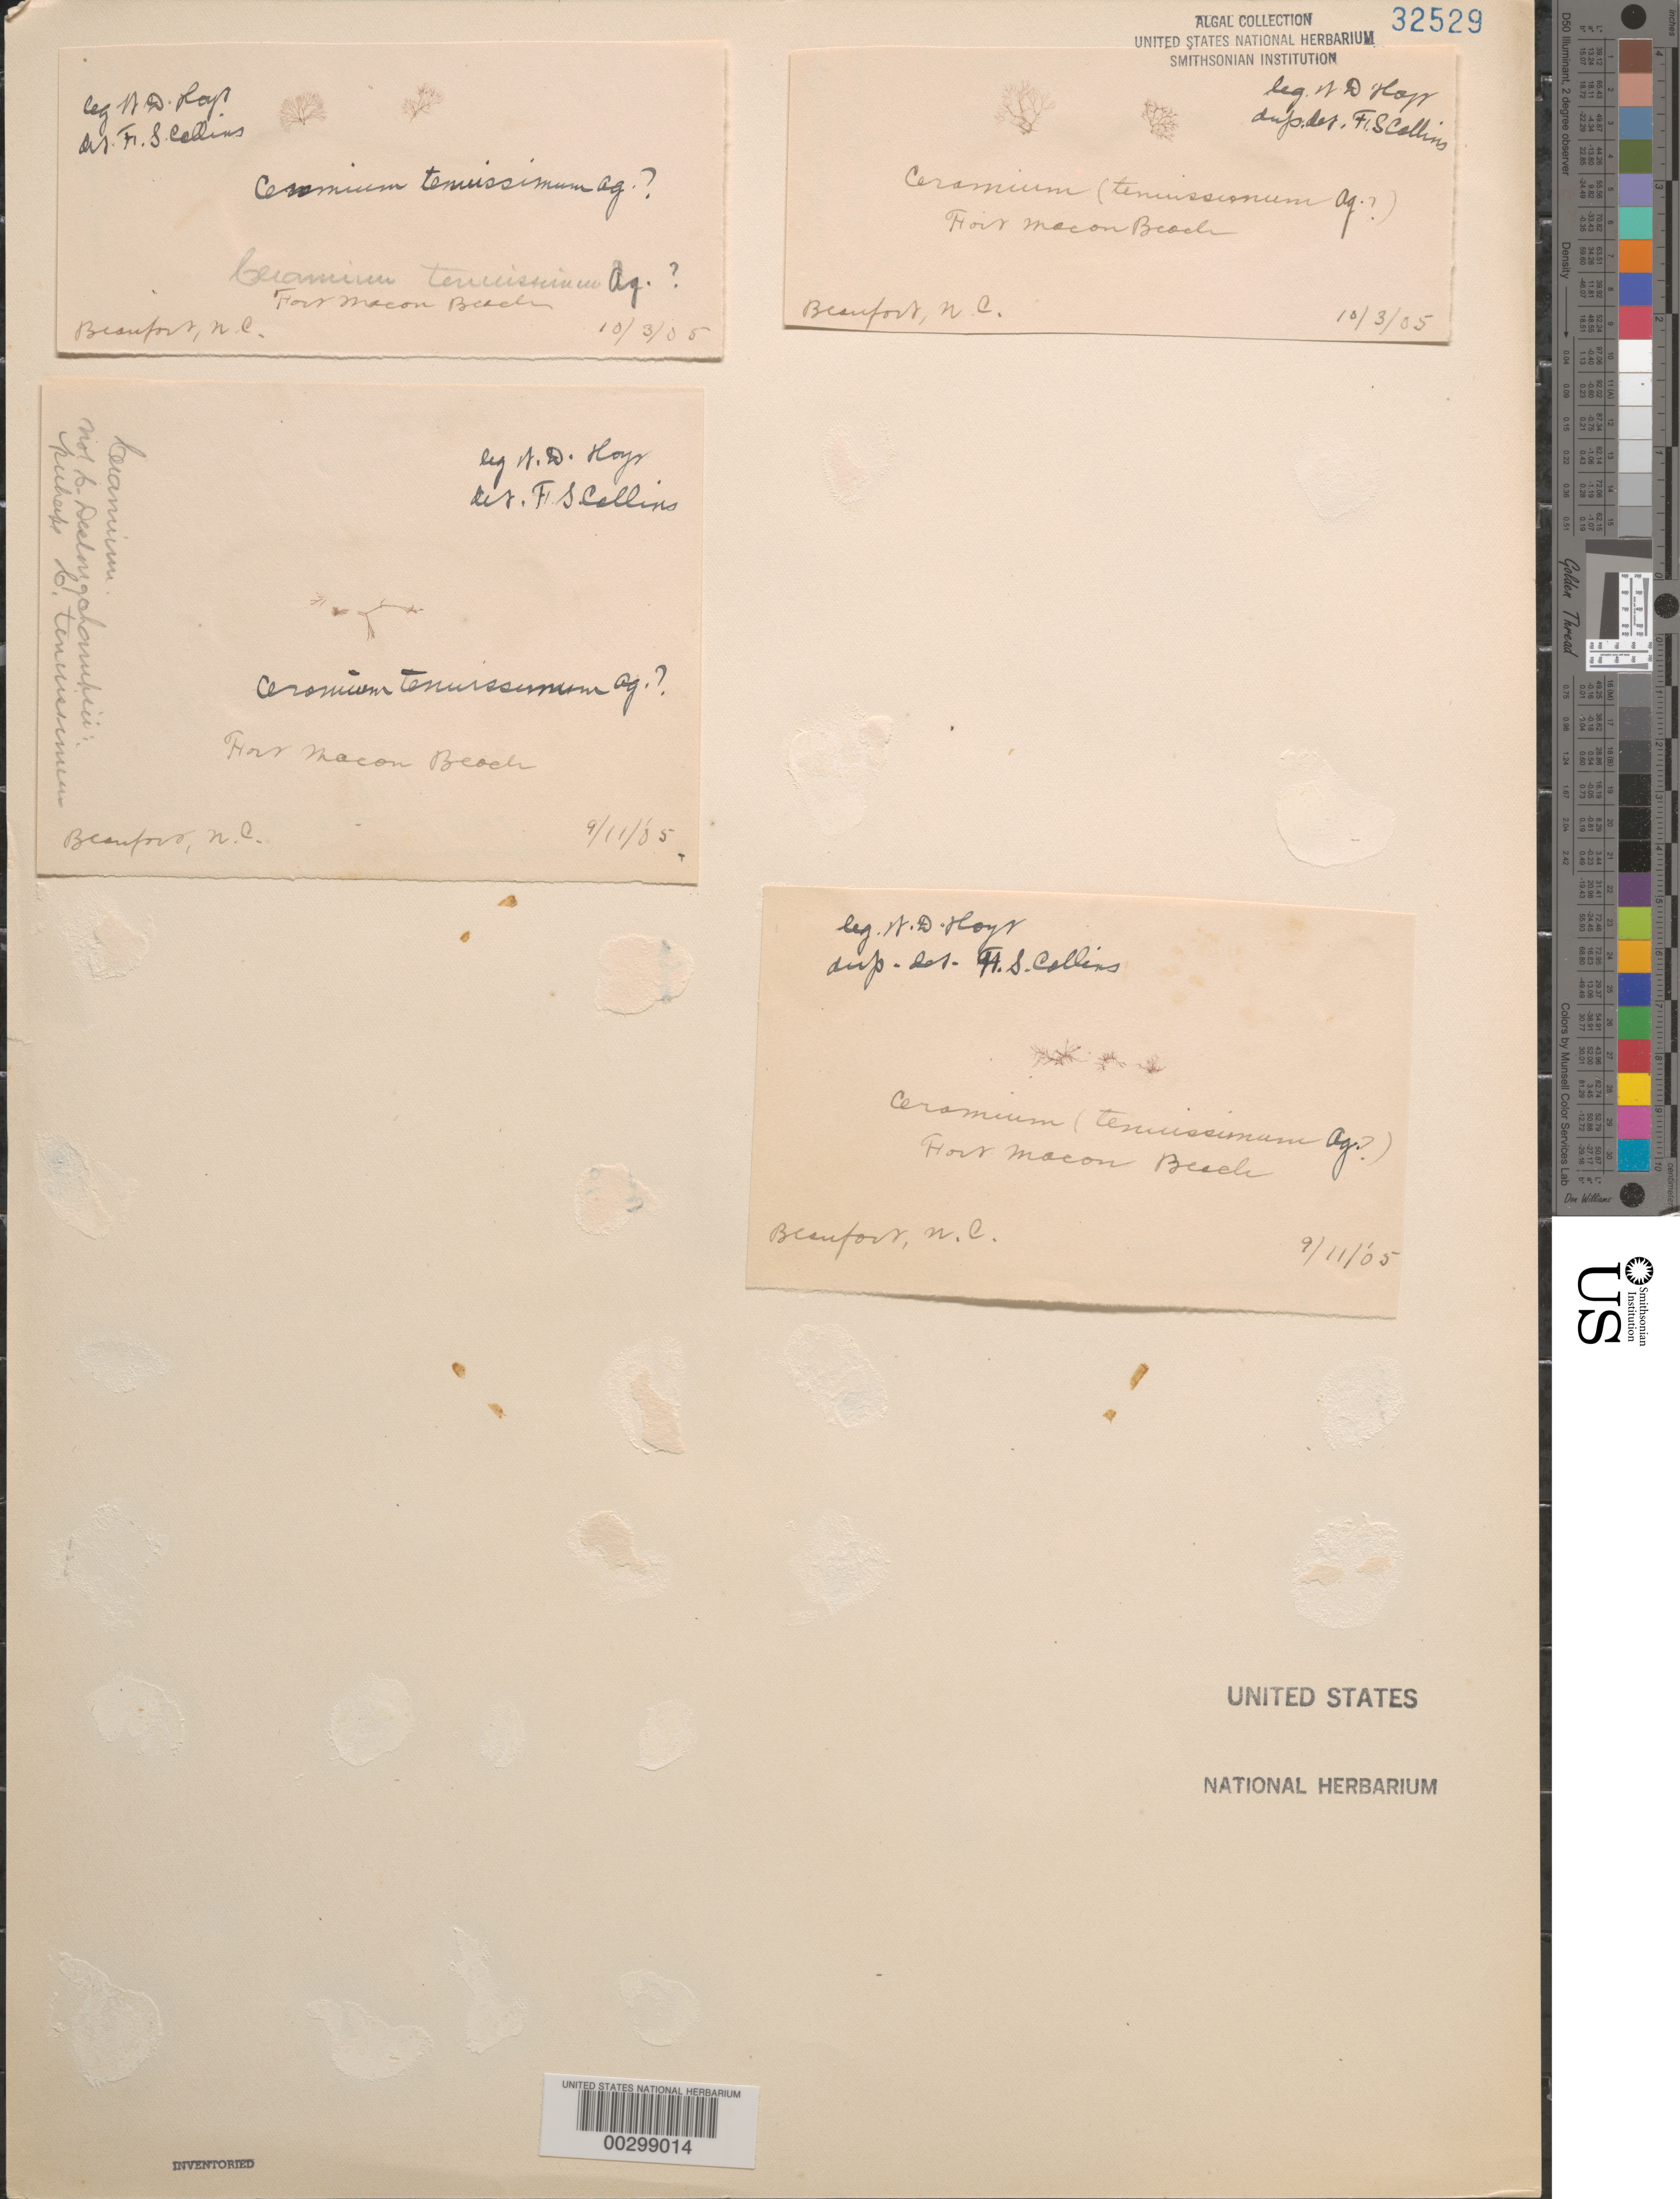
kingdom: Plantae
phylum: Rhodophyta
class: Florideophyceae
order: Ceramiales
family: Ceramiaceae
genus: Ceramium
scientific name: Ceramium diaphanum var. obscura, ined., 7/2023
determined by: Algae name updating Project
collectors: W. D. Hoyt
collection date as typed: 11 Sep 1905 AND 03 Oct 1905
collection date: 1905-09-11,1905-10-03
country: United States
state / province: North Carolina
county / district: Carteret County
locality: Beaufort, Fort Macon Beach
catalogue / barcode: US 32529